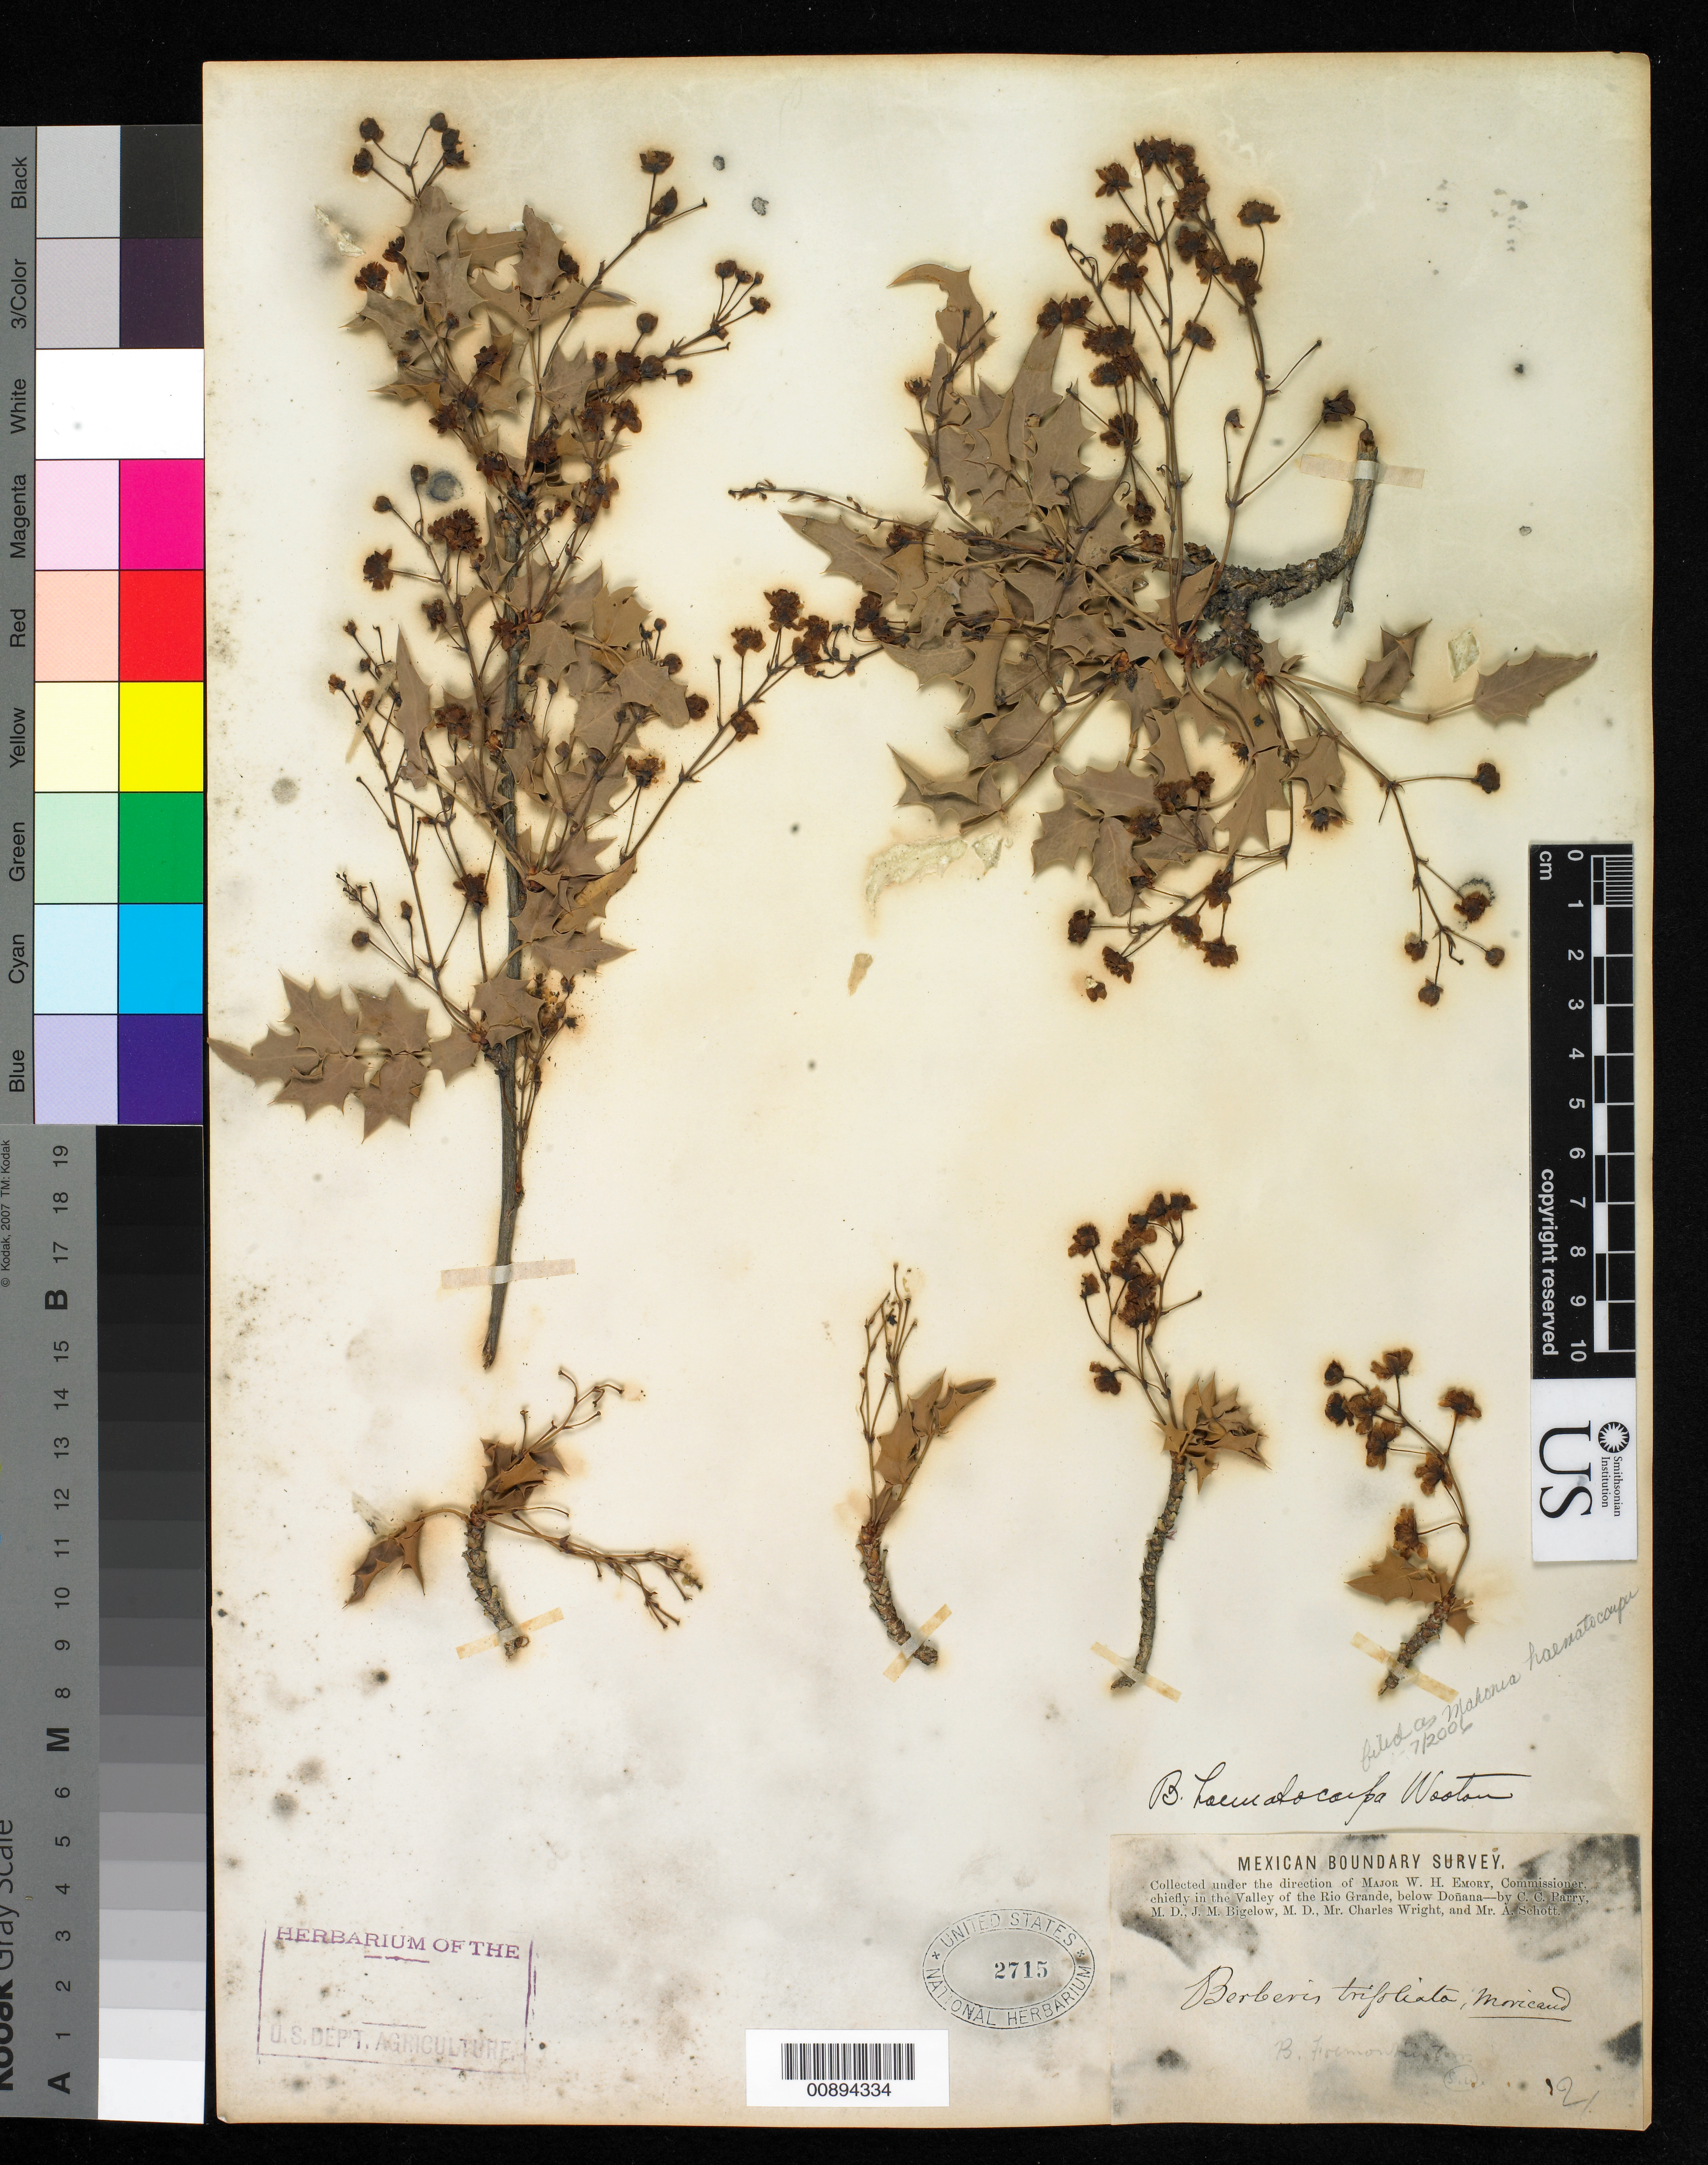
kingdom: Plantae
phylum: Tracheophyta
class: Magnoliopsida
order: Ranunculales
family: Berberidaceae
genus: Mahonia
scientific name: Mahonia haematocarpa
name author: (Wooton) Fedde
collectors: C. C. Parry, J. M. Bigelow, C. Wright & A. C. V. Schott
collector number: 21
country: United States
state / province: New Mexico / Texas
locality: Valley of the Rio Grande, below Doñana.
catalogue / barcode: US 2715